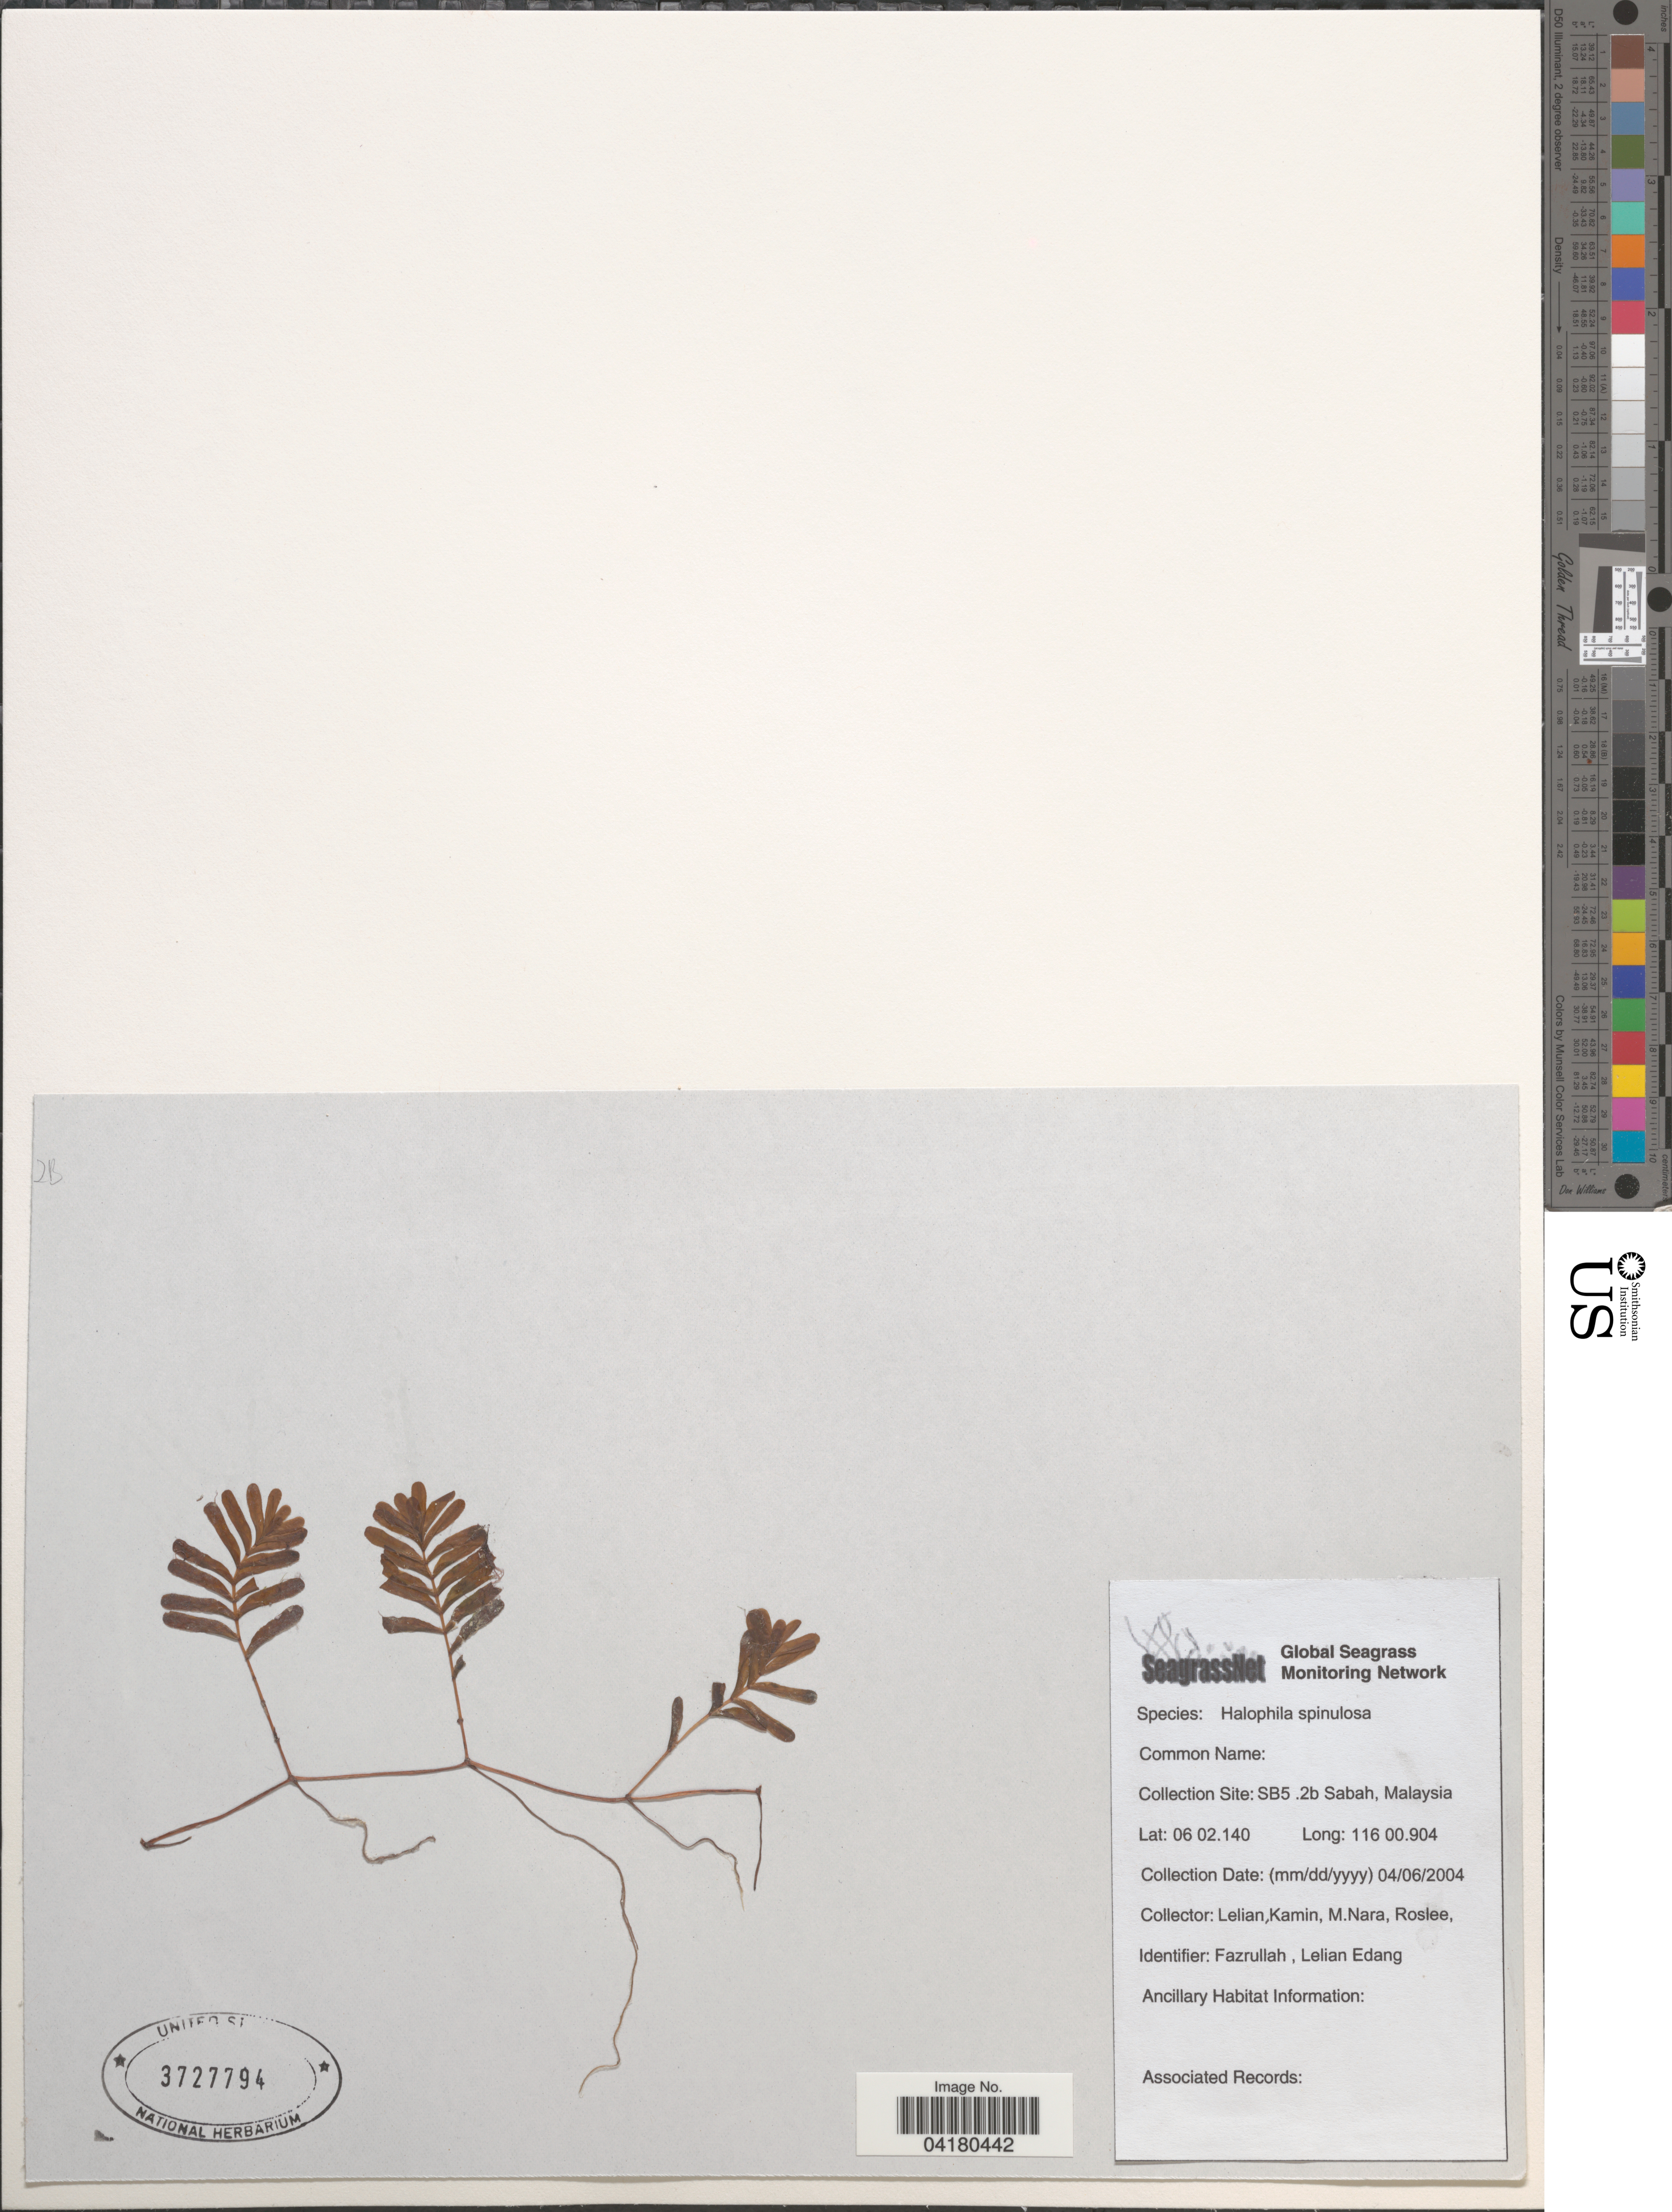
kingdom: Plantae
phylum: Tracheophyta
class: Liliopsida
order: Alismatales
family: Hydrocharitaceae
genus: Halophila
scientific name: Halophila spinulosa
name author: (R. Br.) Asch.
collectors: Lelian, Kamin, M. Nara & Roslee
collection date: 2004-06-04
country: Malaysia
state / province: Sabah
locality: Collection Site: SB5 .2b.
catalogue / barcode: US 3727794